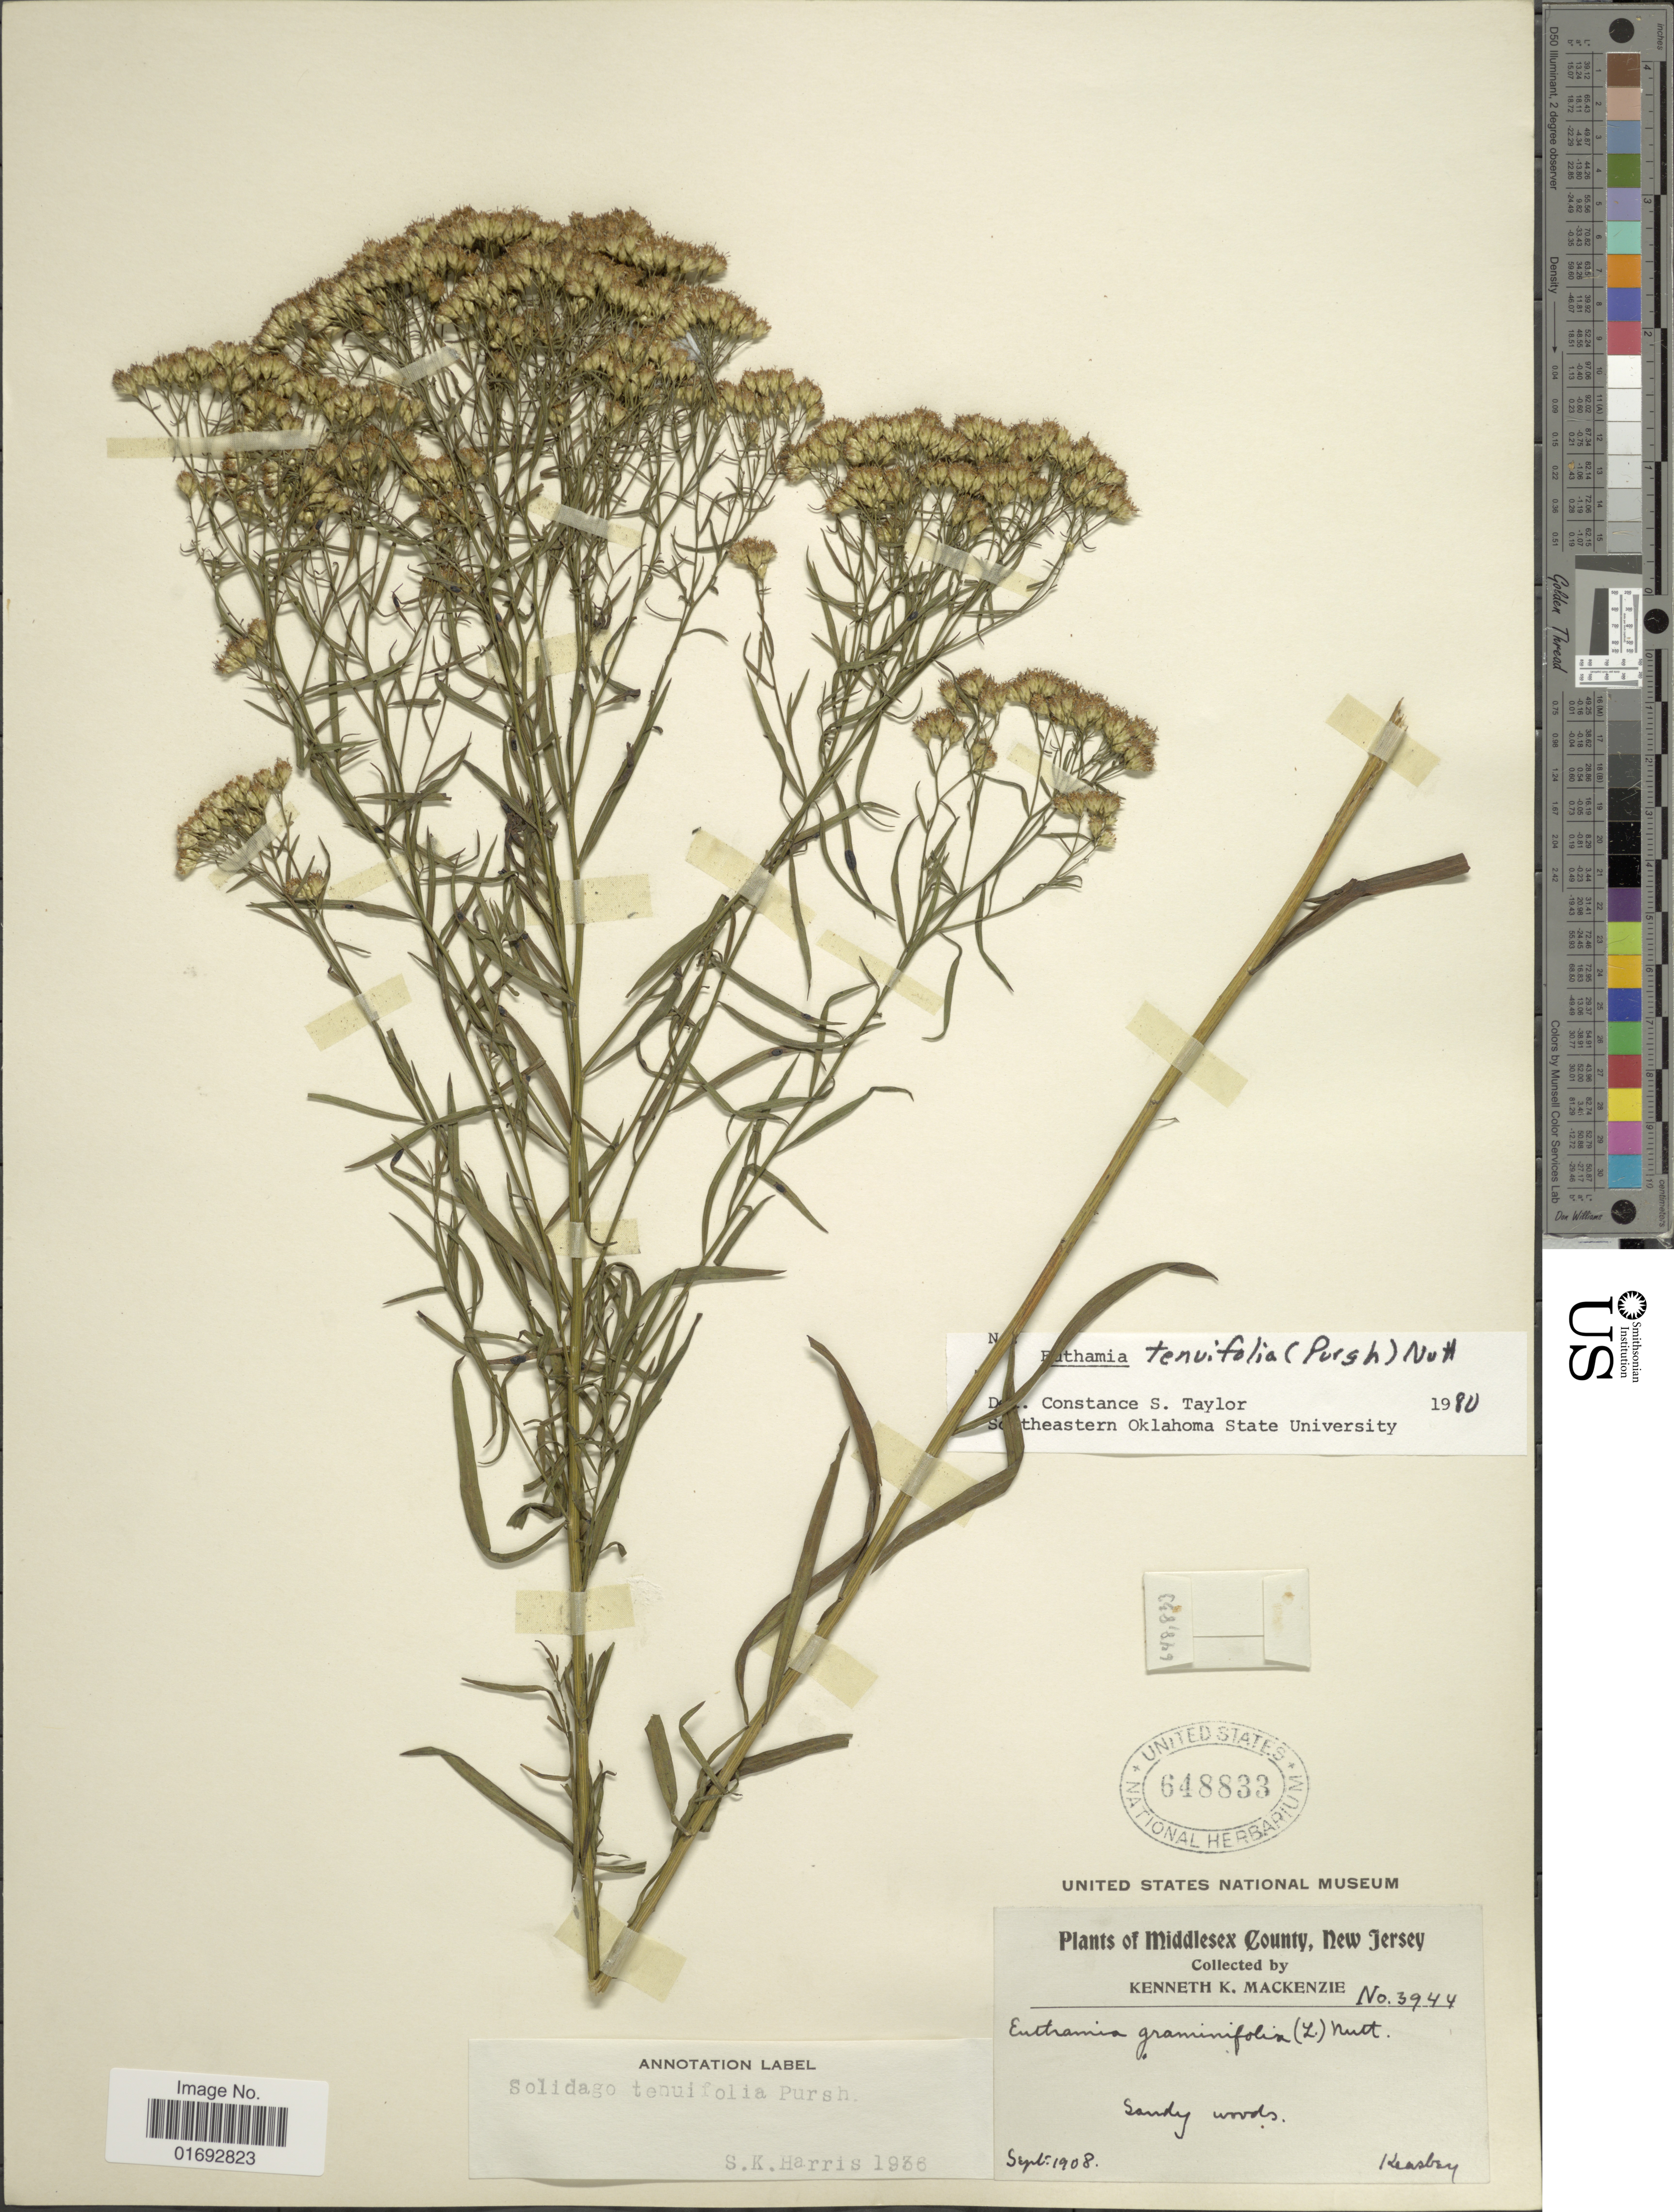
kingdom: Plantae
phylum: Tracheophyta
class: Magnoliopsida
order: Asterales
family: Asteraceae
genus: Euthamia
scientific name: Euthamia tenuifolia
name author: (Pursh) Nutt.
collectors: K. K. Mackenzie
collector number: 3944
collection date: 1908-09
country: United States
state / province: New Jersey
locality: Middlesex County, Keasbey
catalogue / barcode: US 648833